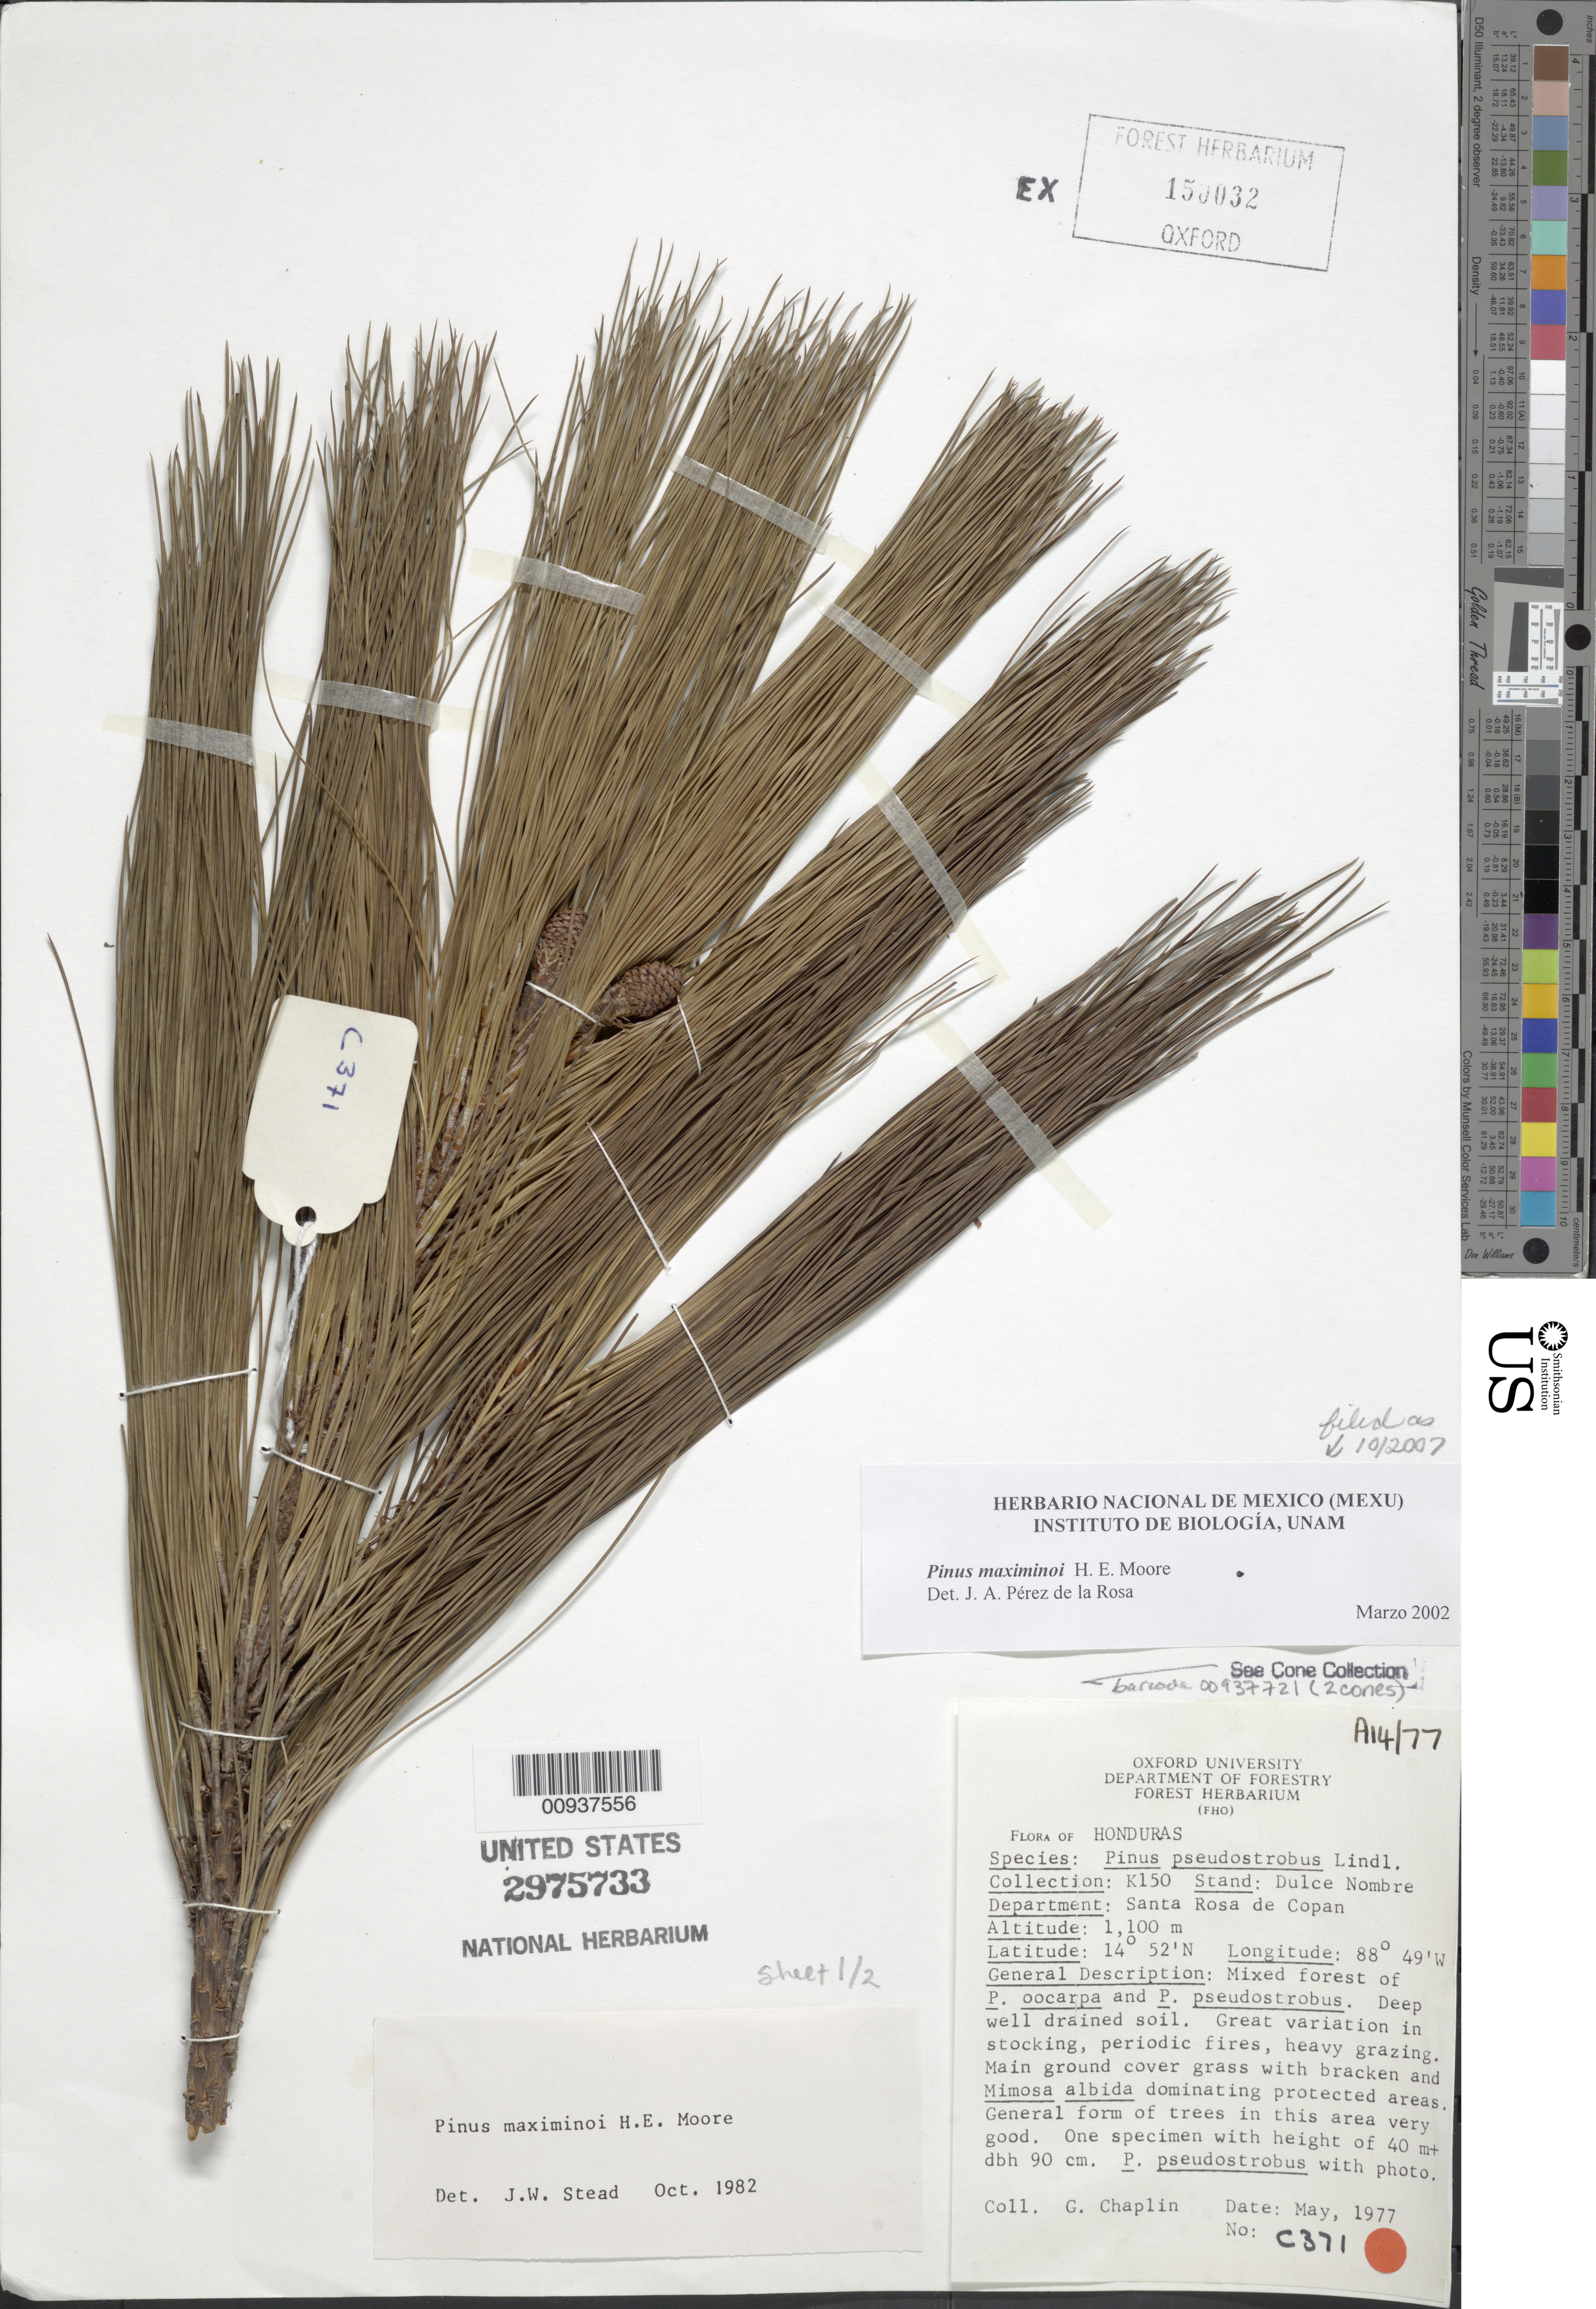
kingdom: Plantae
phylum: Tracheophyta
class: Pinopsida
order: Pinales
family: Pinaceae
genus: Pinus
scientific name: Pinus maximinoi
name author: H.E. Moore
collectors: Chaplin, G.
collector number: C371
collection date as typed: May 1977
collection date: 1977-05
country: Honduras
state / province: Copán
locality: Dulce Nombre. Department Santa Rosa de Copán.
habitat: Mixed forest of P. oocarpa and P. pseudostrobus. Deep well drained soil. Great variation in stocking, periodic fires, heavy grazing. Main ground cover grass w/bracken and Mimosa albida dominating protected areas.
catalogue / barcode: US 2975733